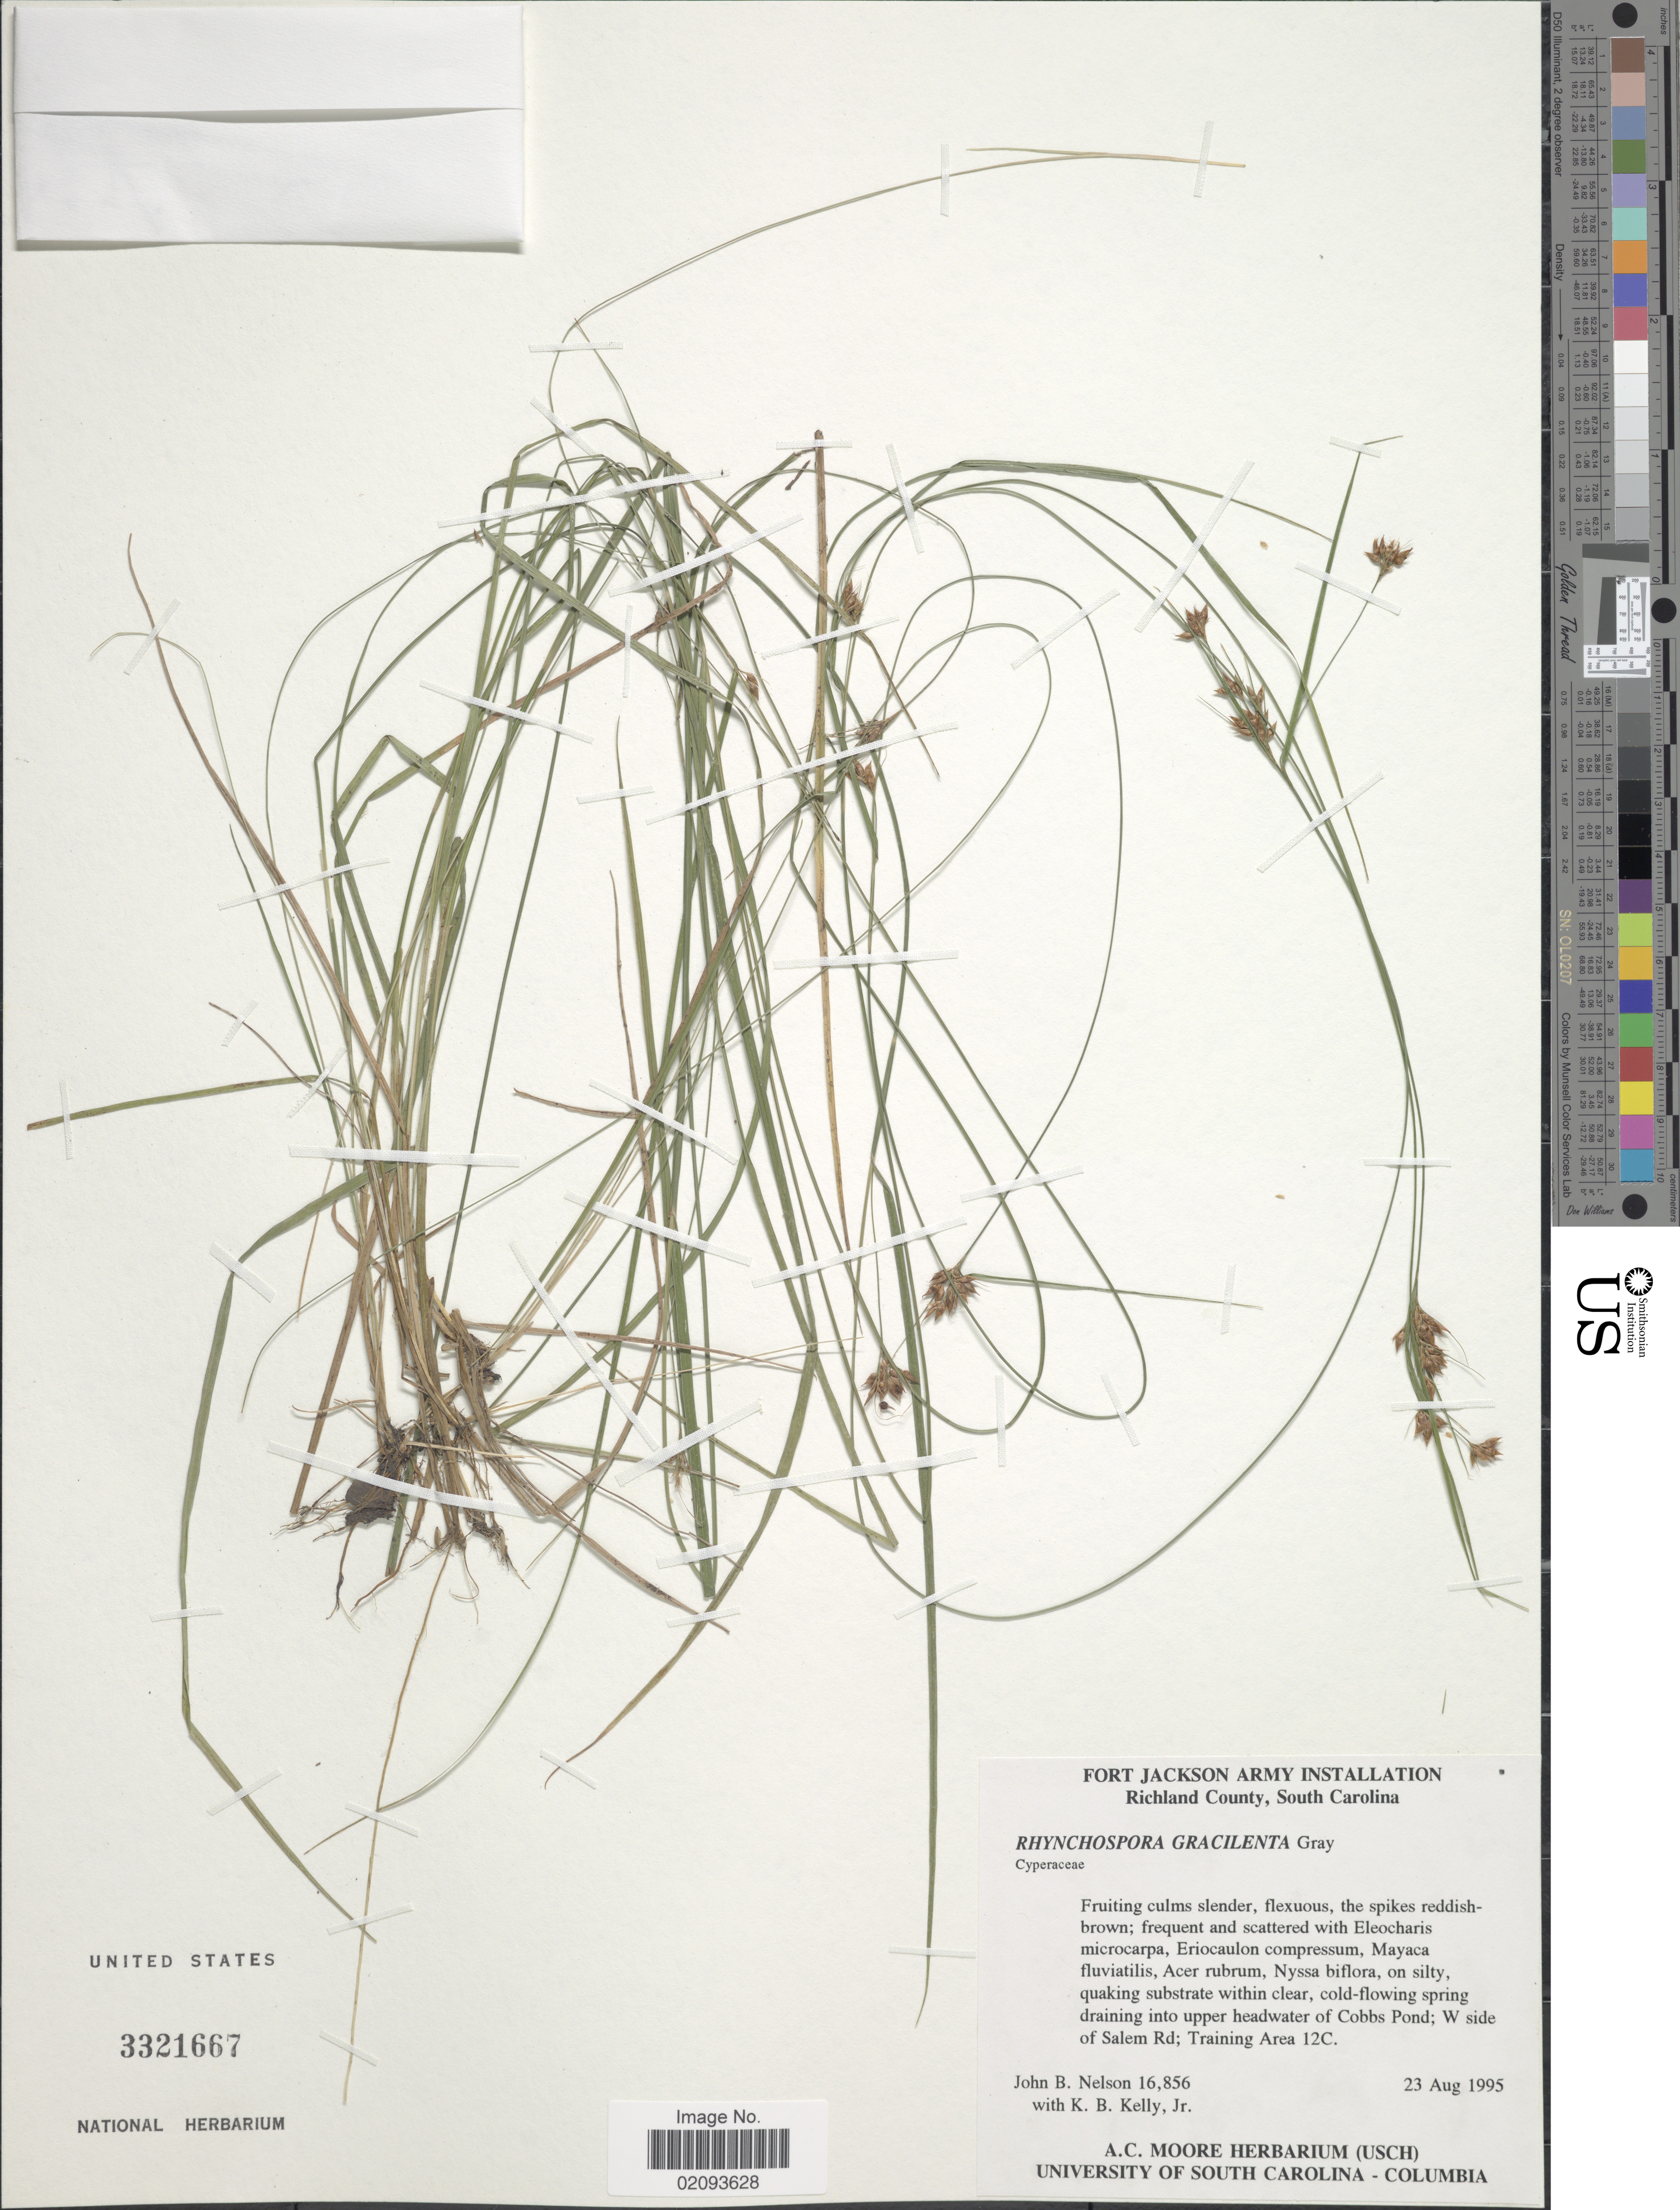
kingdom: Plantae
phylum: Tracheophyta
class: Liliopsida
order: Poales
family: Cyperaceae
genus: Rhynchospora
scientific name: Rhynchospora gracilenta A. Gray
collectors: J. Nelson & K. Kelly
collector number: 16856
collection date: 1995-08-23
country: United States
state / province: South Carolina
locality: Fort Jackson Army Installation. Richland County. Cold-flowing spring draining into upper headwater of Cobbs Pond; W side of Salem Rd; Training Area 12C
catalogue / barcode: US 3321667